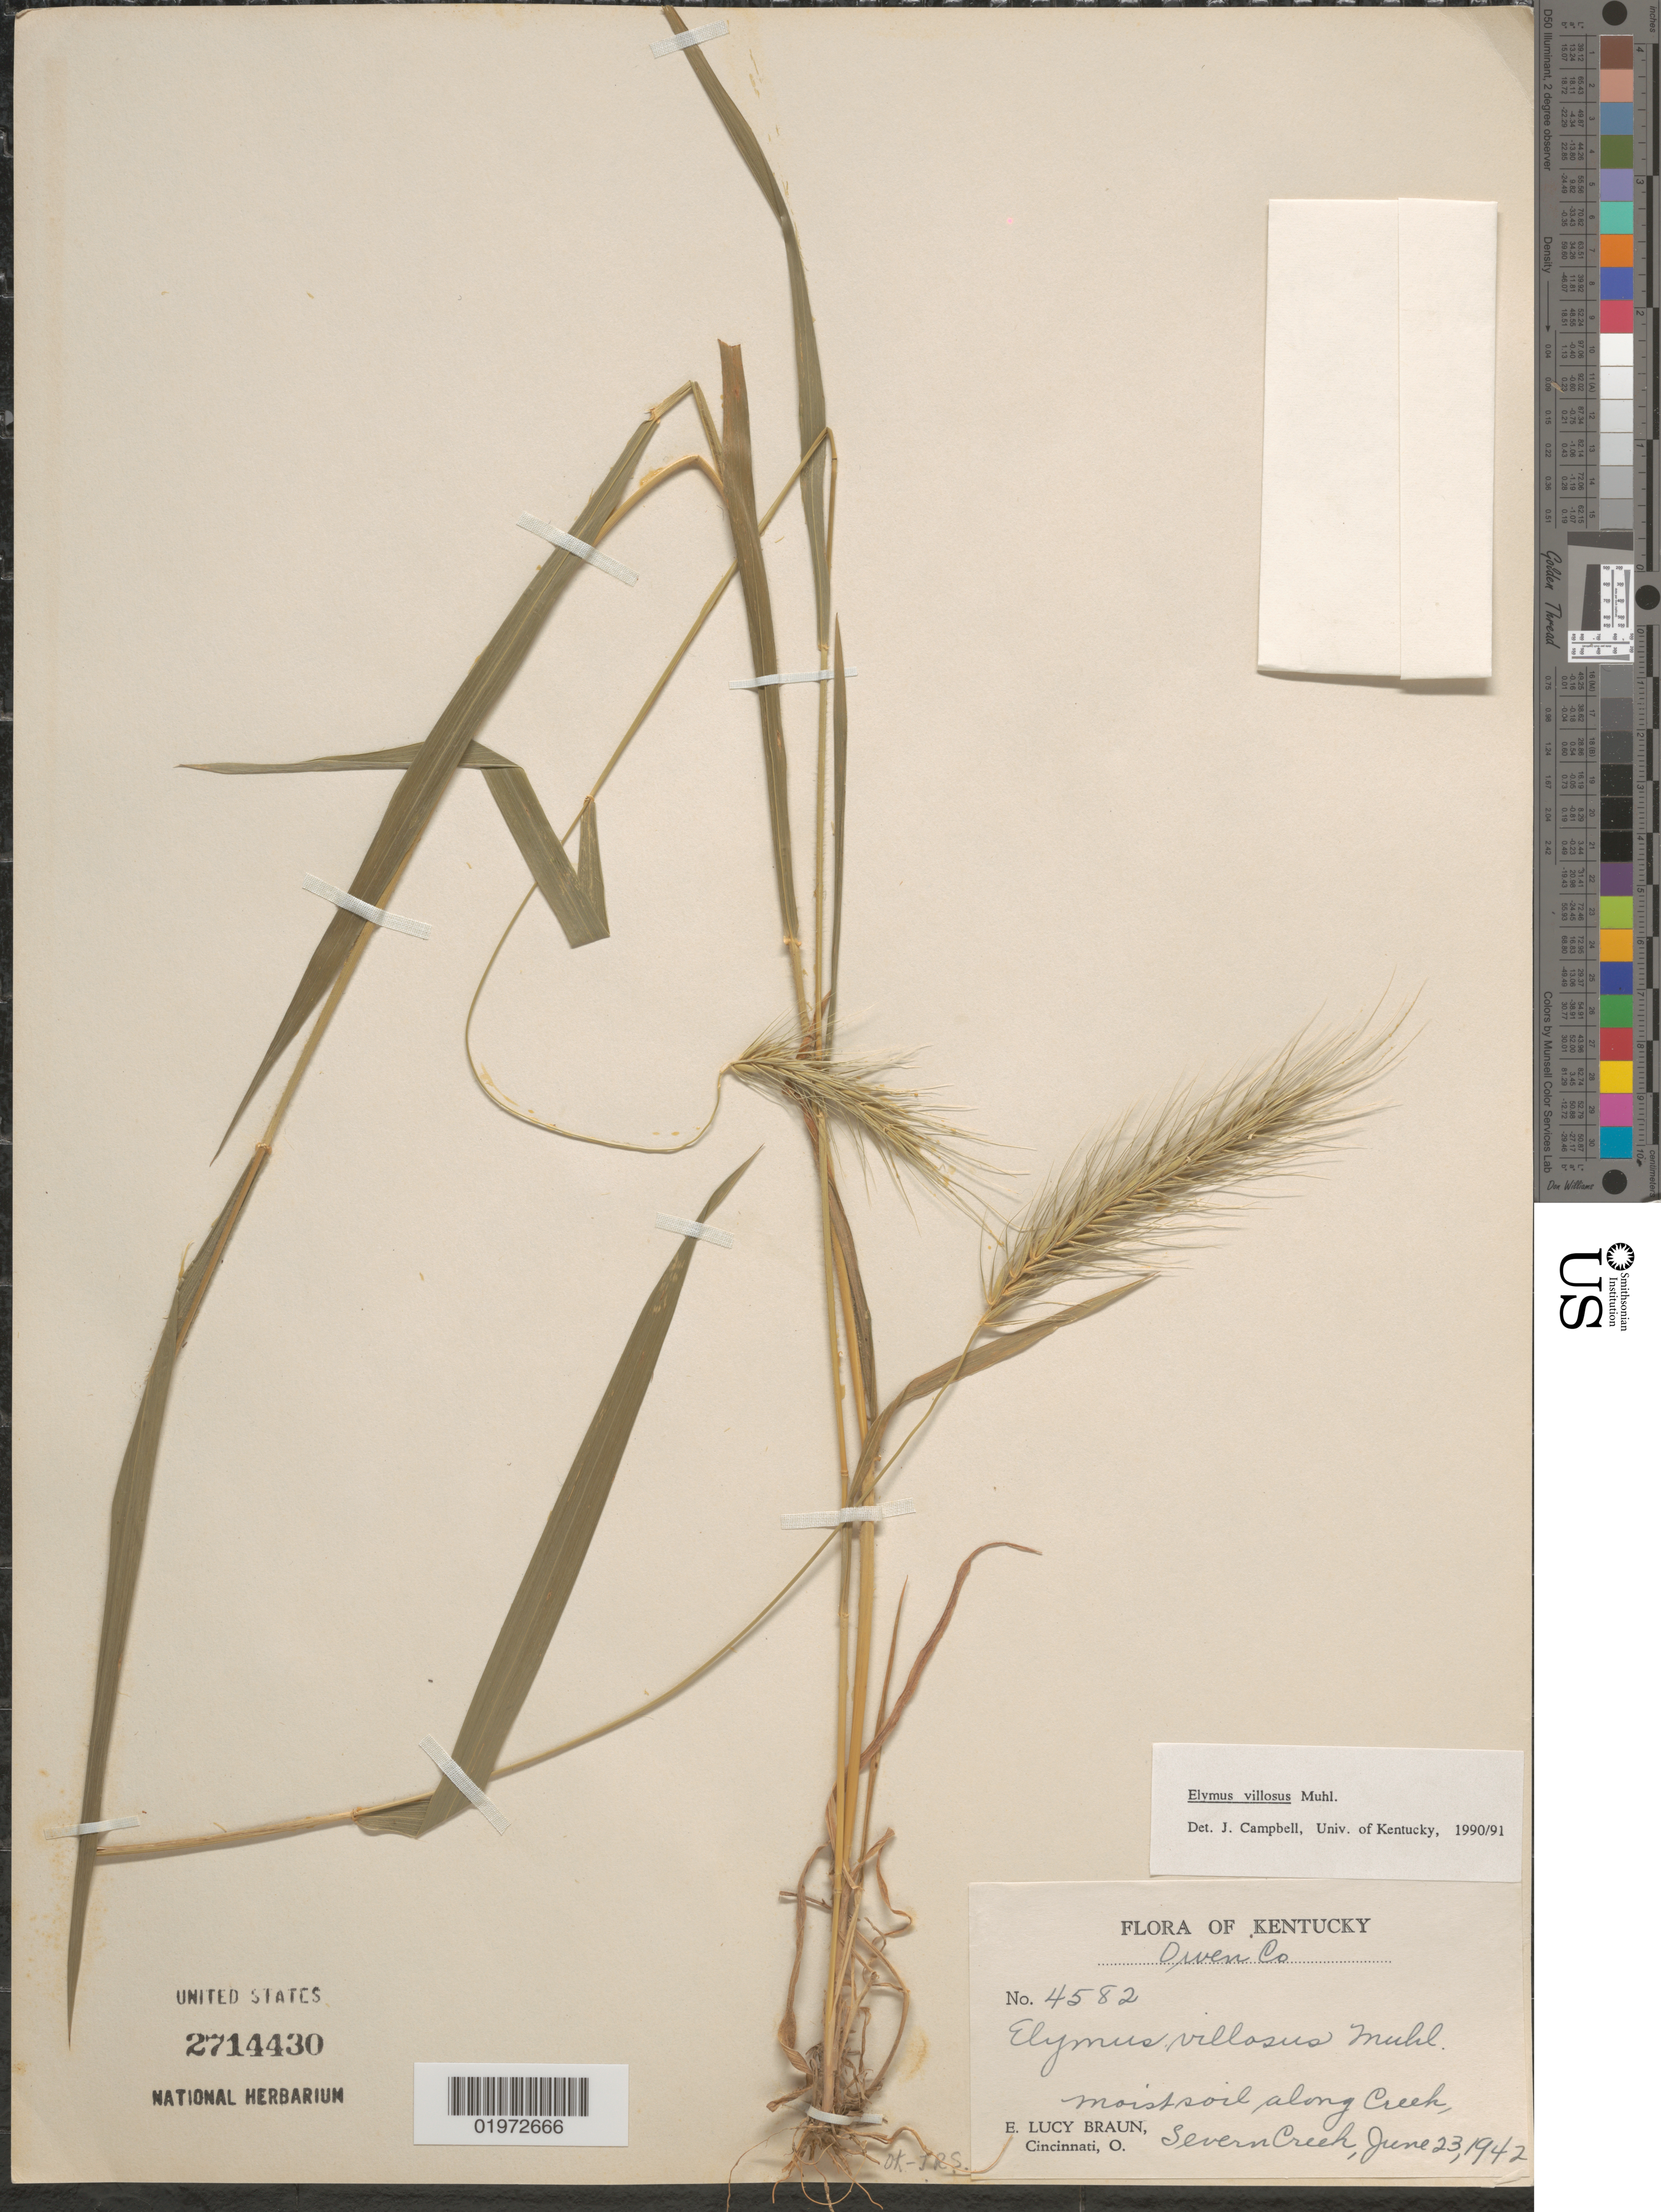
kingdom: Plantae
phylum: Tracheophyta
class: Liliopsida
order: Poales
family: Poaceae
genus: Elymus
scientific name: Elymus villosus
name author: Muhl. ex Willd.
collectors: E. L. Braun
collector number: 4582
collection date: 1942-06-23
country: United States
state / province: Kentucky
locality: Owen Co. Moist soil along Creek, Severn Creek.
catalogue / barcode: US 2714430